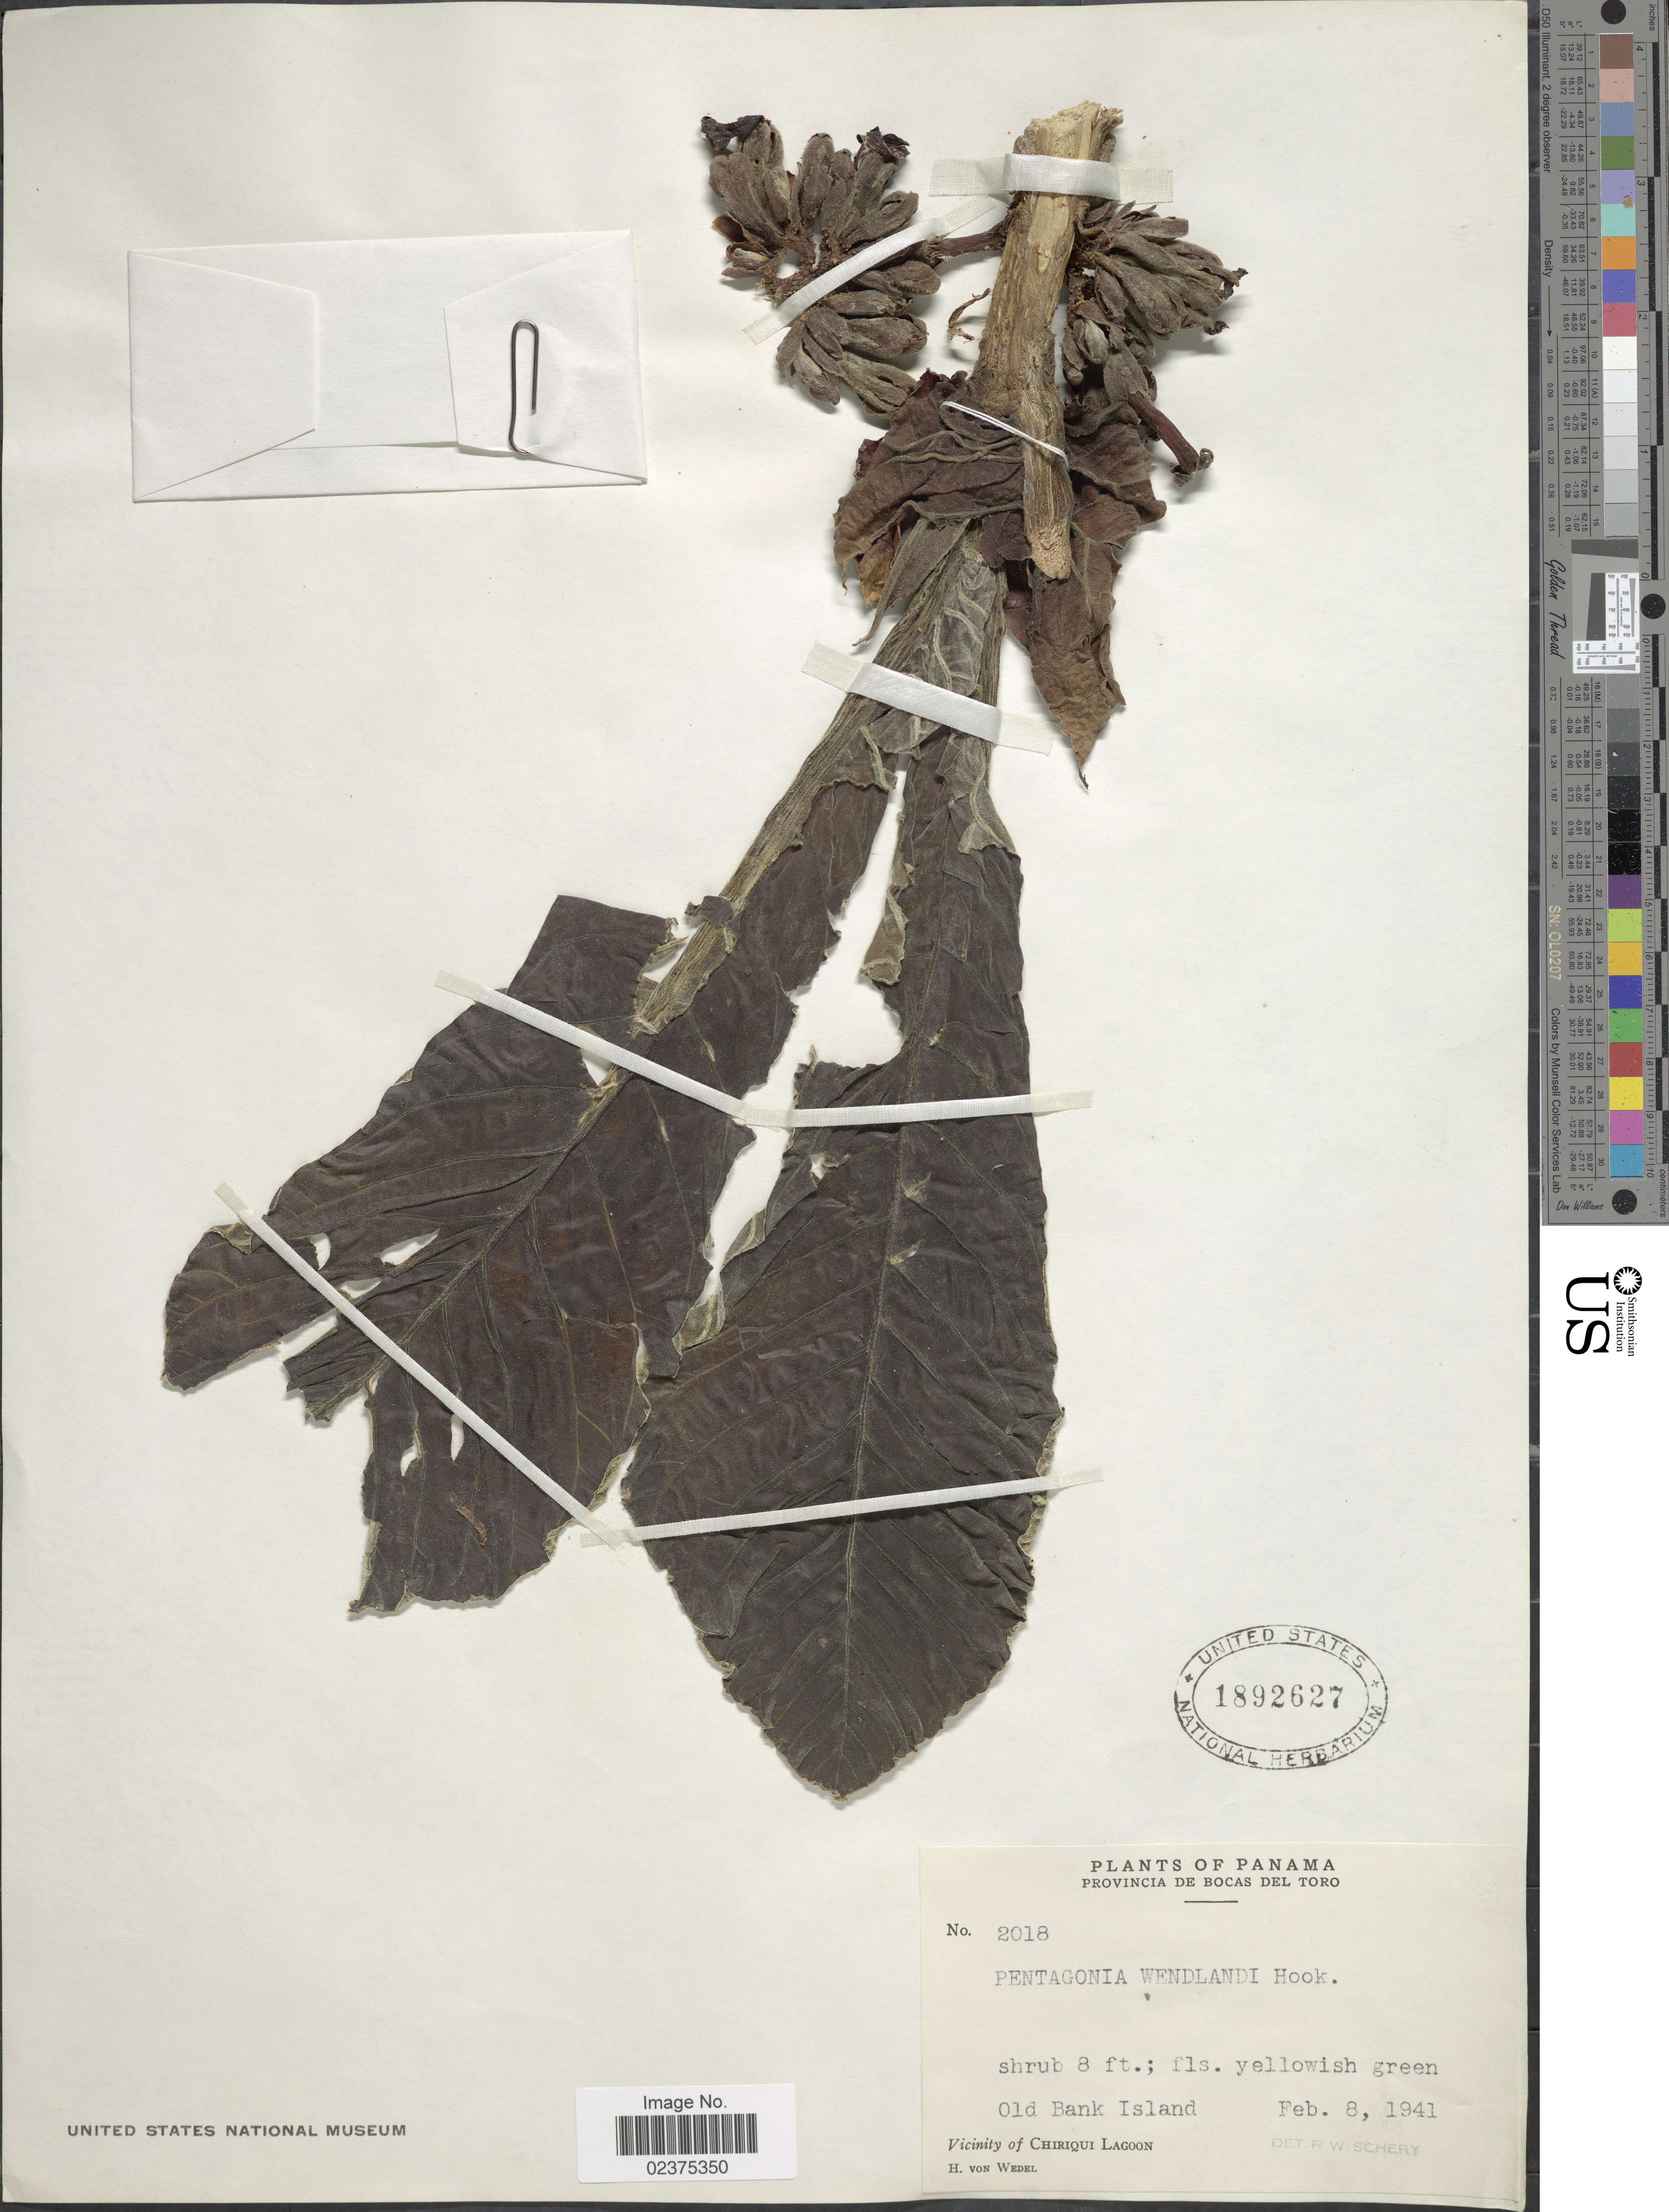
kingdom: Plantae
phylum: Tracheophyta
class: Magnoliopsida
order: Gentianales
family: Rubiaceae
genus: Pentagonia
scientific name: Pentagonia wendlandii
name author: Hook. f.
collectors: H. von Wedel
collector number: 2018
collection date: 1941-02-08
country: Panama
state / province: Bocas del Toro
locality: Old Bank Island, Vicinity of Chiriqui Lagoon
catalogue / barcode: US 1892627